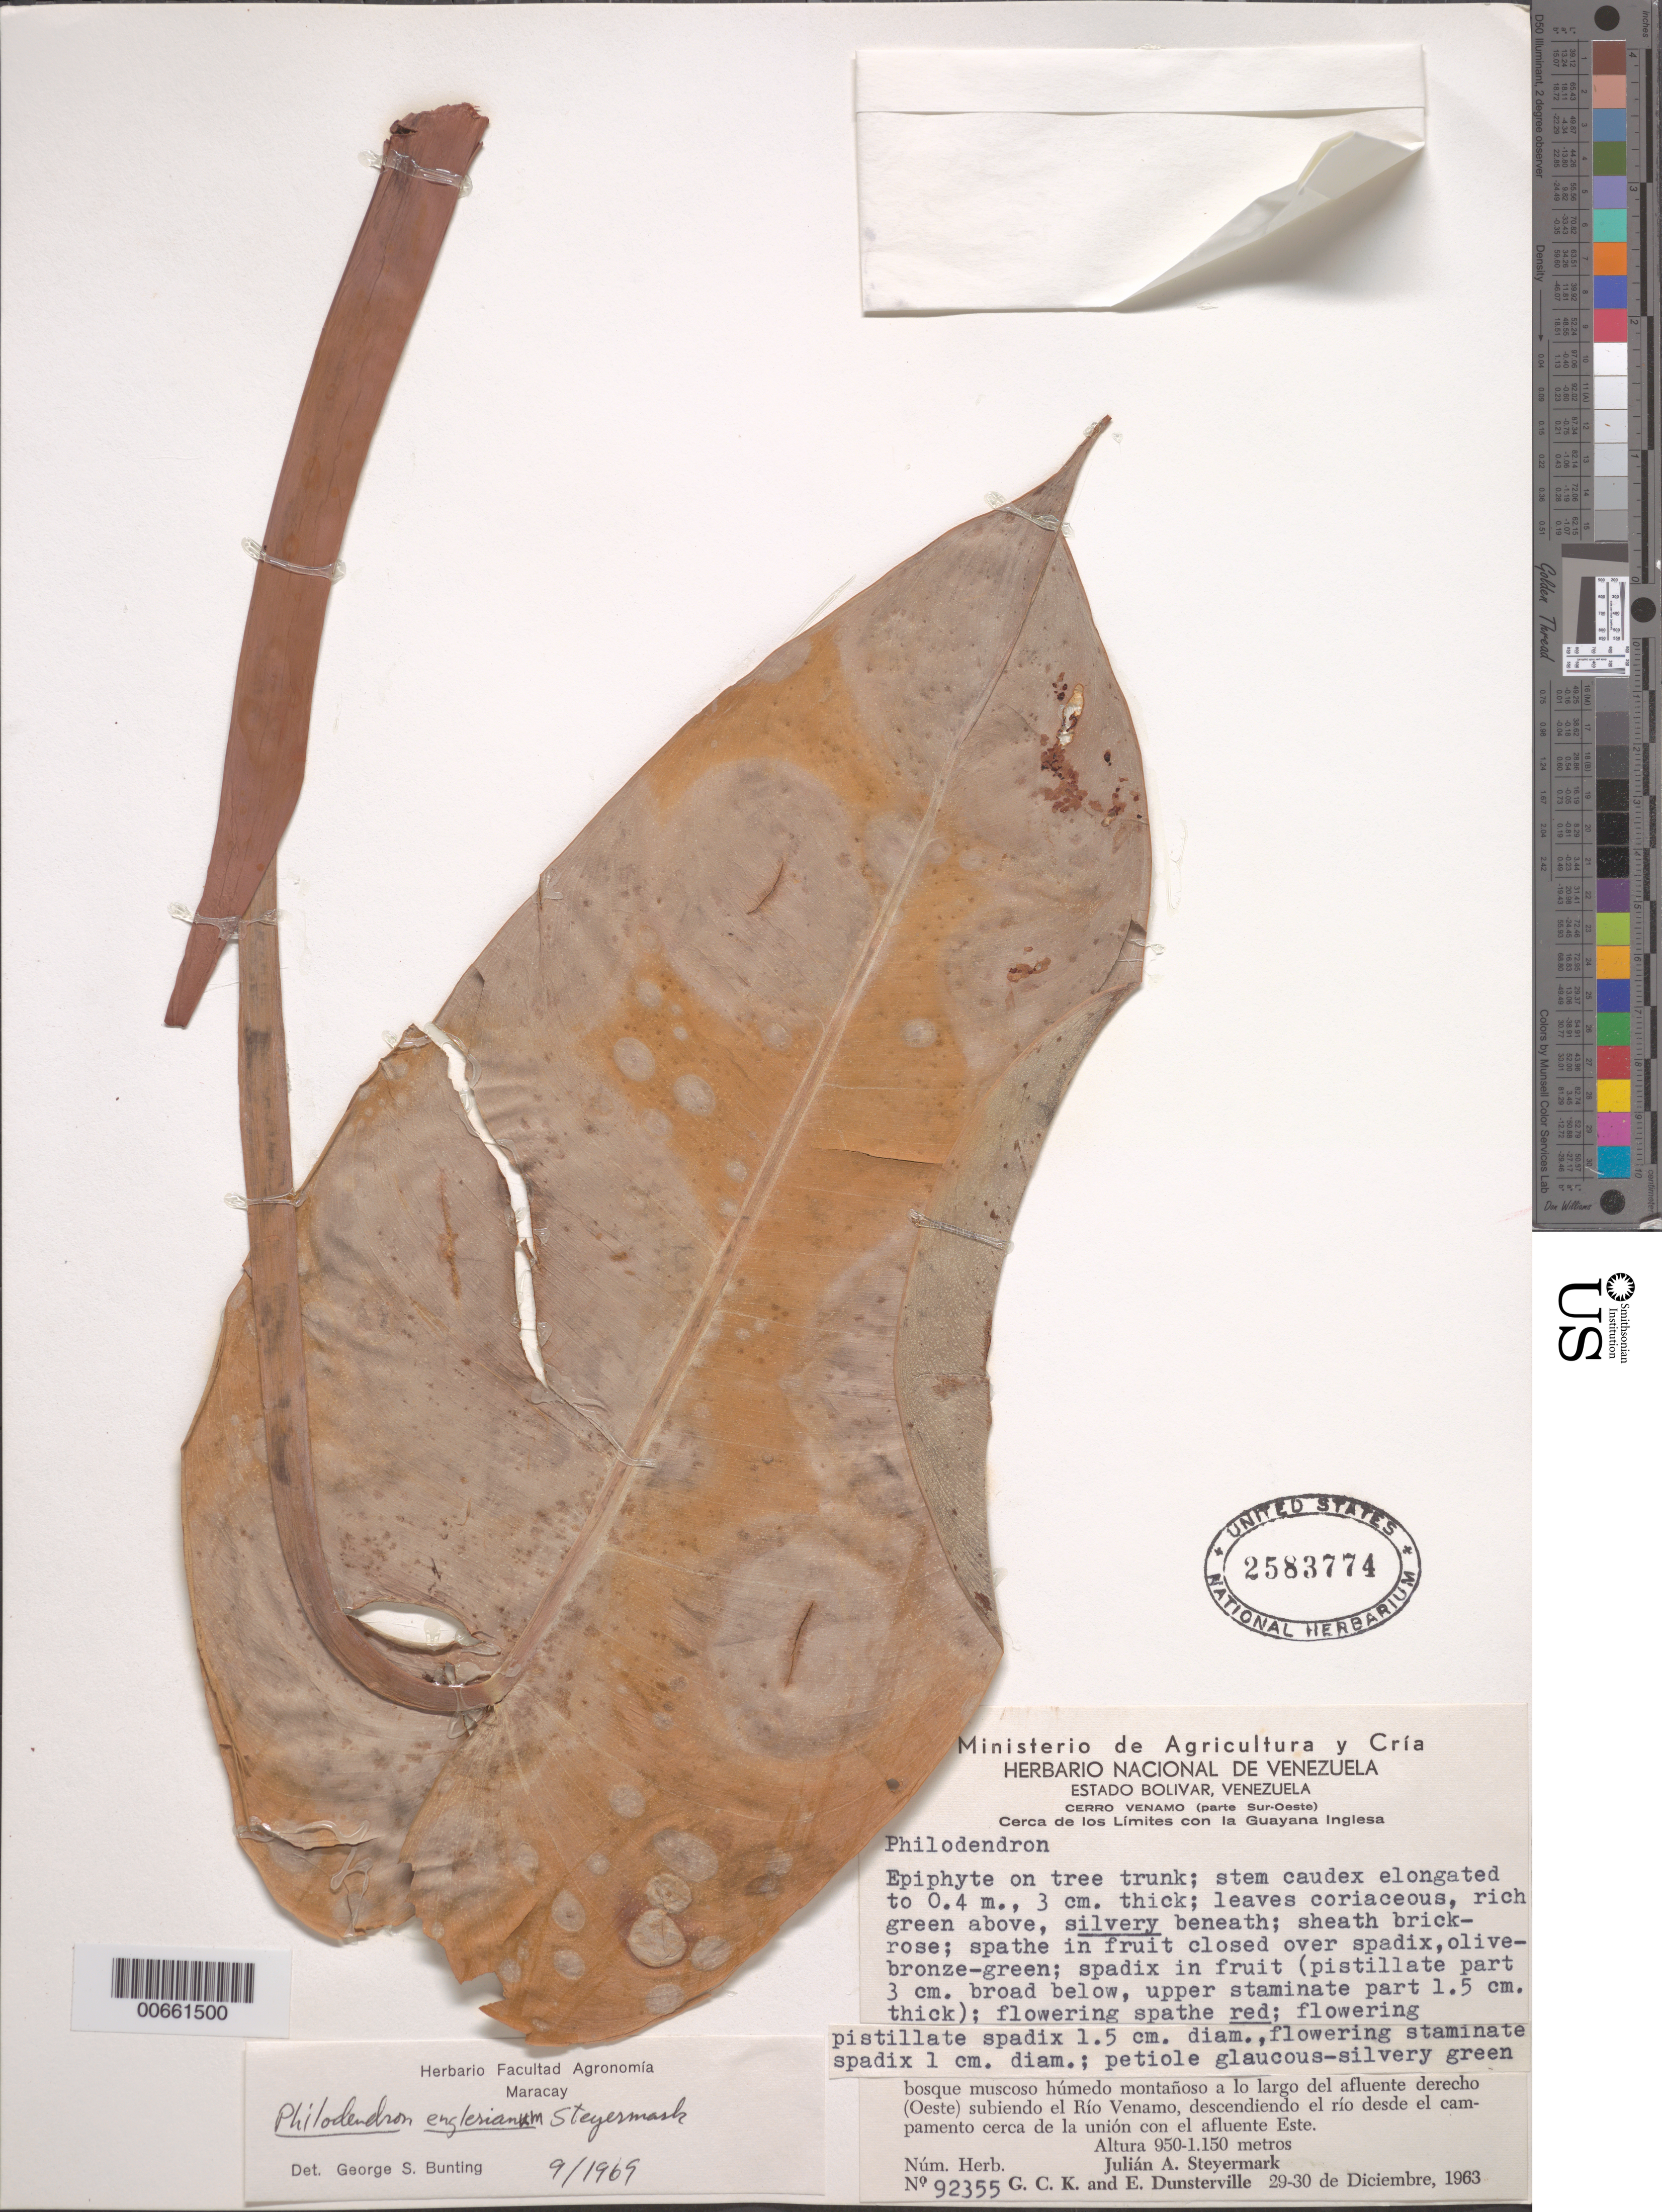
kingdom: Plantae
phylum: Tracheophyta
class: Liliopsida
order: Alismatales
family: Araceae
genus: Philodendron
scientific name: Philodendron englerianum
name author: Steyerm.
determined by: Bunting, G. S.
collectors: J. Steyermark, G. C. K. Dunsterville & E. Dunsterville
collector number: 92355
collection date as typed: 29-Dec-63 to 30-Dec-63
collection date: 1963-12-29/1963-12-30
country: Venezuela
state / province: Bolívar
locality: Cerro Venamo, Río Venamo, cerca de los limites con Guayana Inglesa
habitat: Dark, wet, mountainous forest flowing west into Rio Venamo, descending into the river from camp near union with east tributary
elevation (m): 950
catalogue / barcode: US 2583774